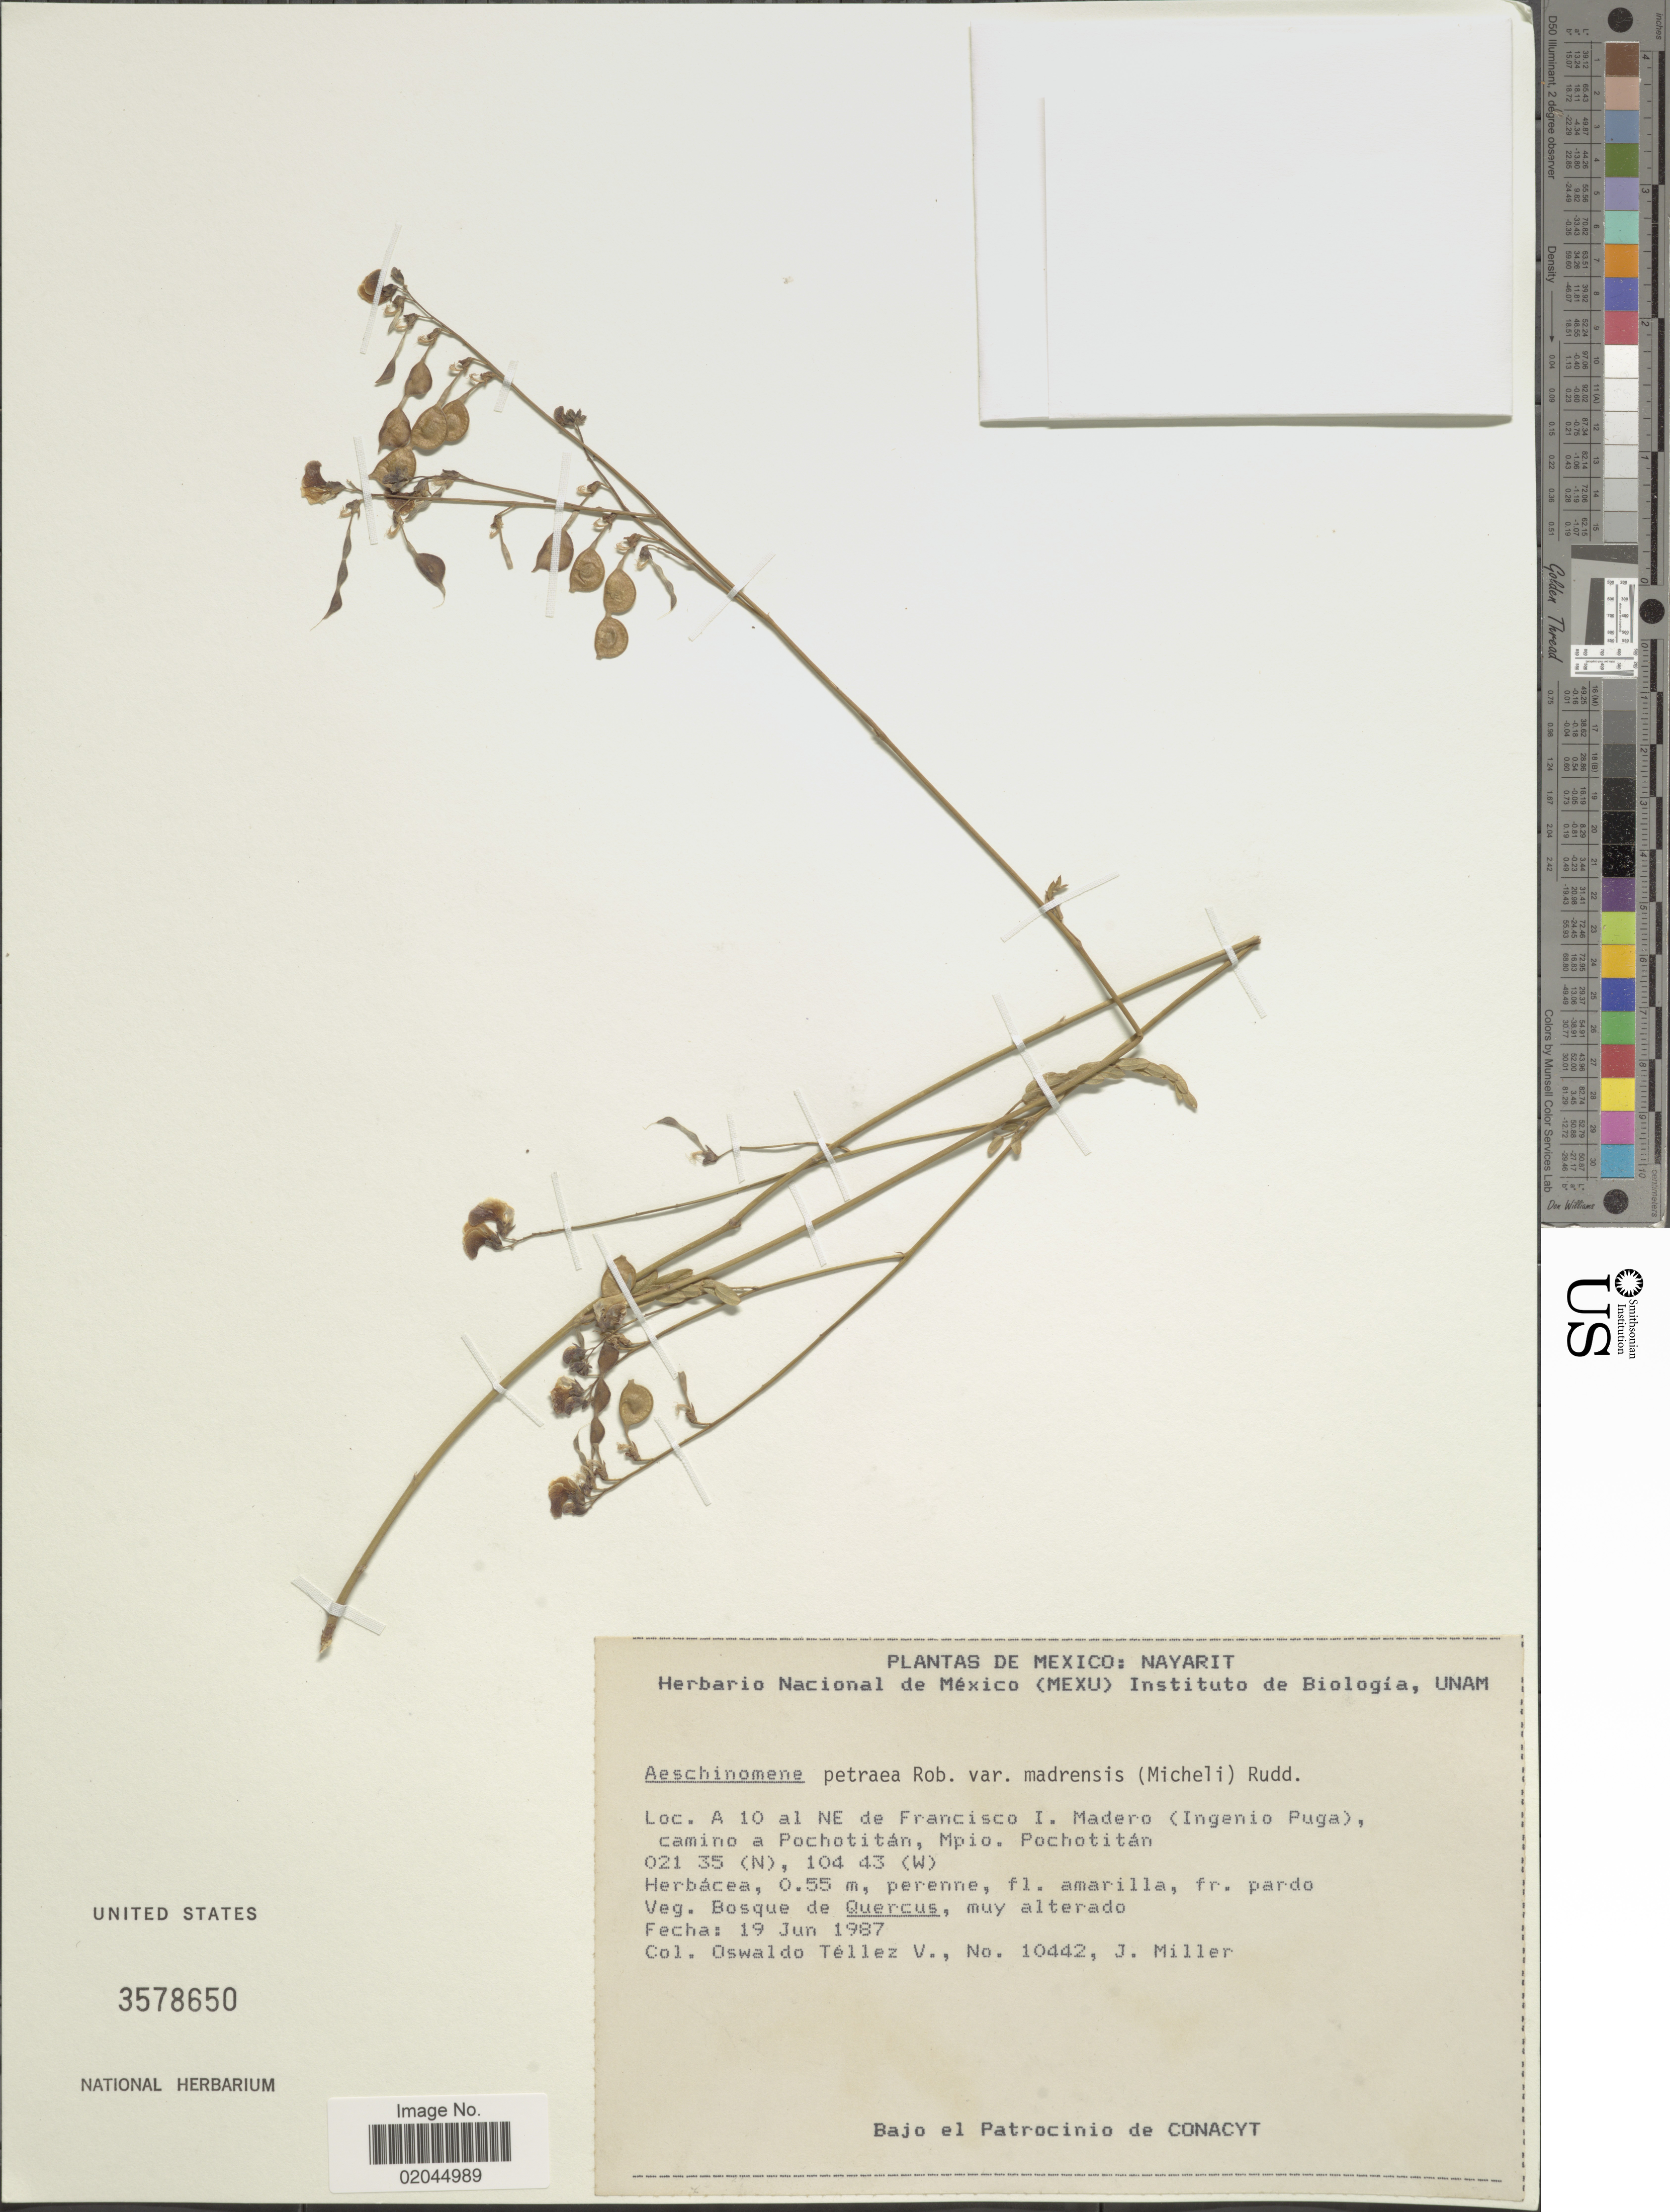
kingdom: Plantae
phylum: Tracheophyta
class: Magnoliopsida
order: Fabales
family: Fabaceae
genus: Aeschynomene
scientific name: Aeschynomene petraea var. madrensis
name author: (Micheli) Rudd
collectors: O. Téllez V. & J. Miller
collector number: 10442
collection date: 1987-06-19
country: Mexico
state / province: Nayarit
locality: A 10 al NE de Francisco I. Madero (Ingenio Puga) camino a Pochotitan, Mpio Pochotitan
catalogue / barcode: US 3578650